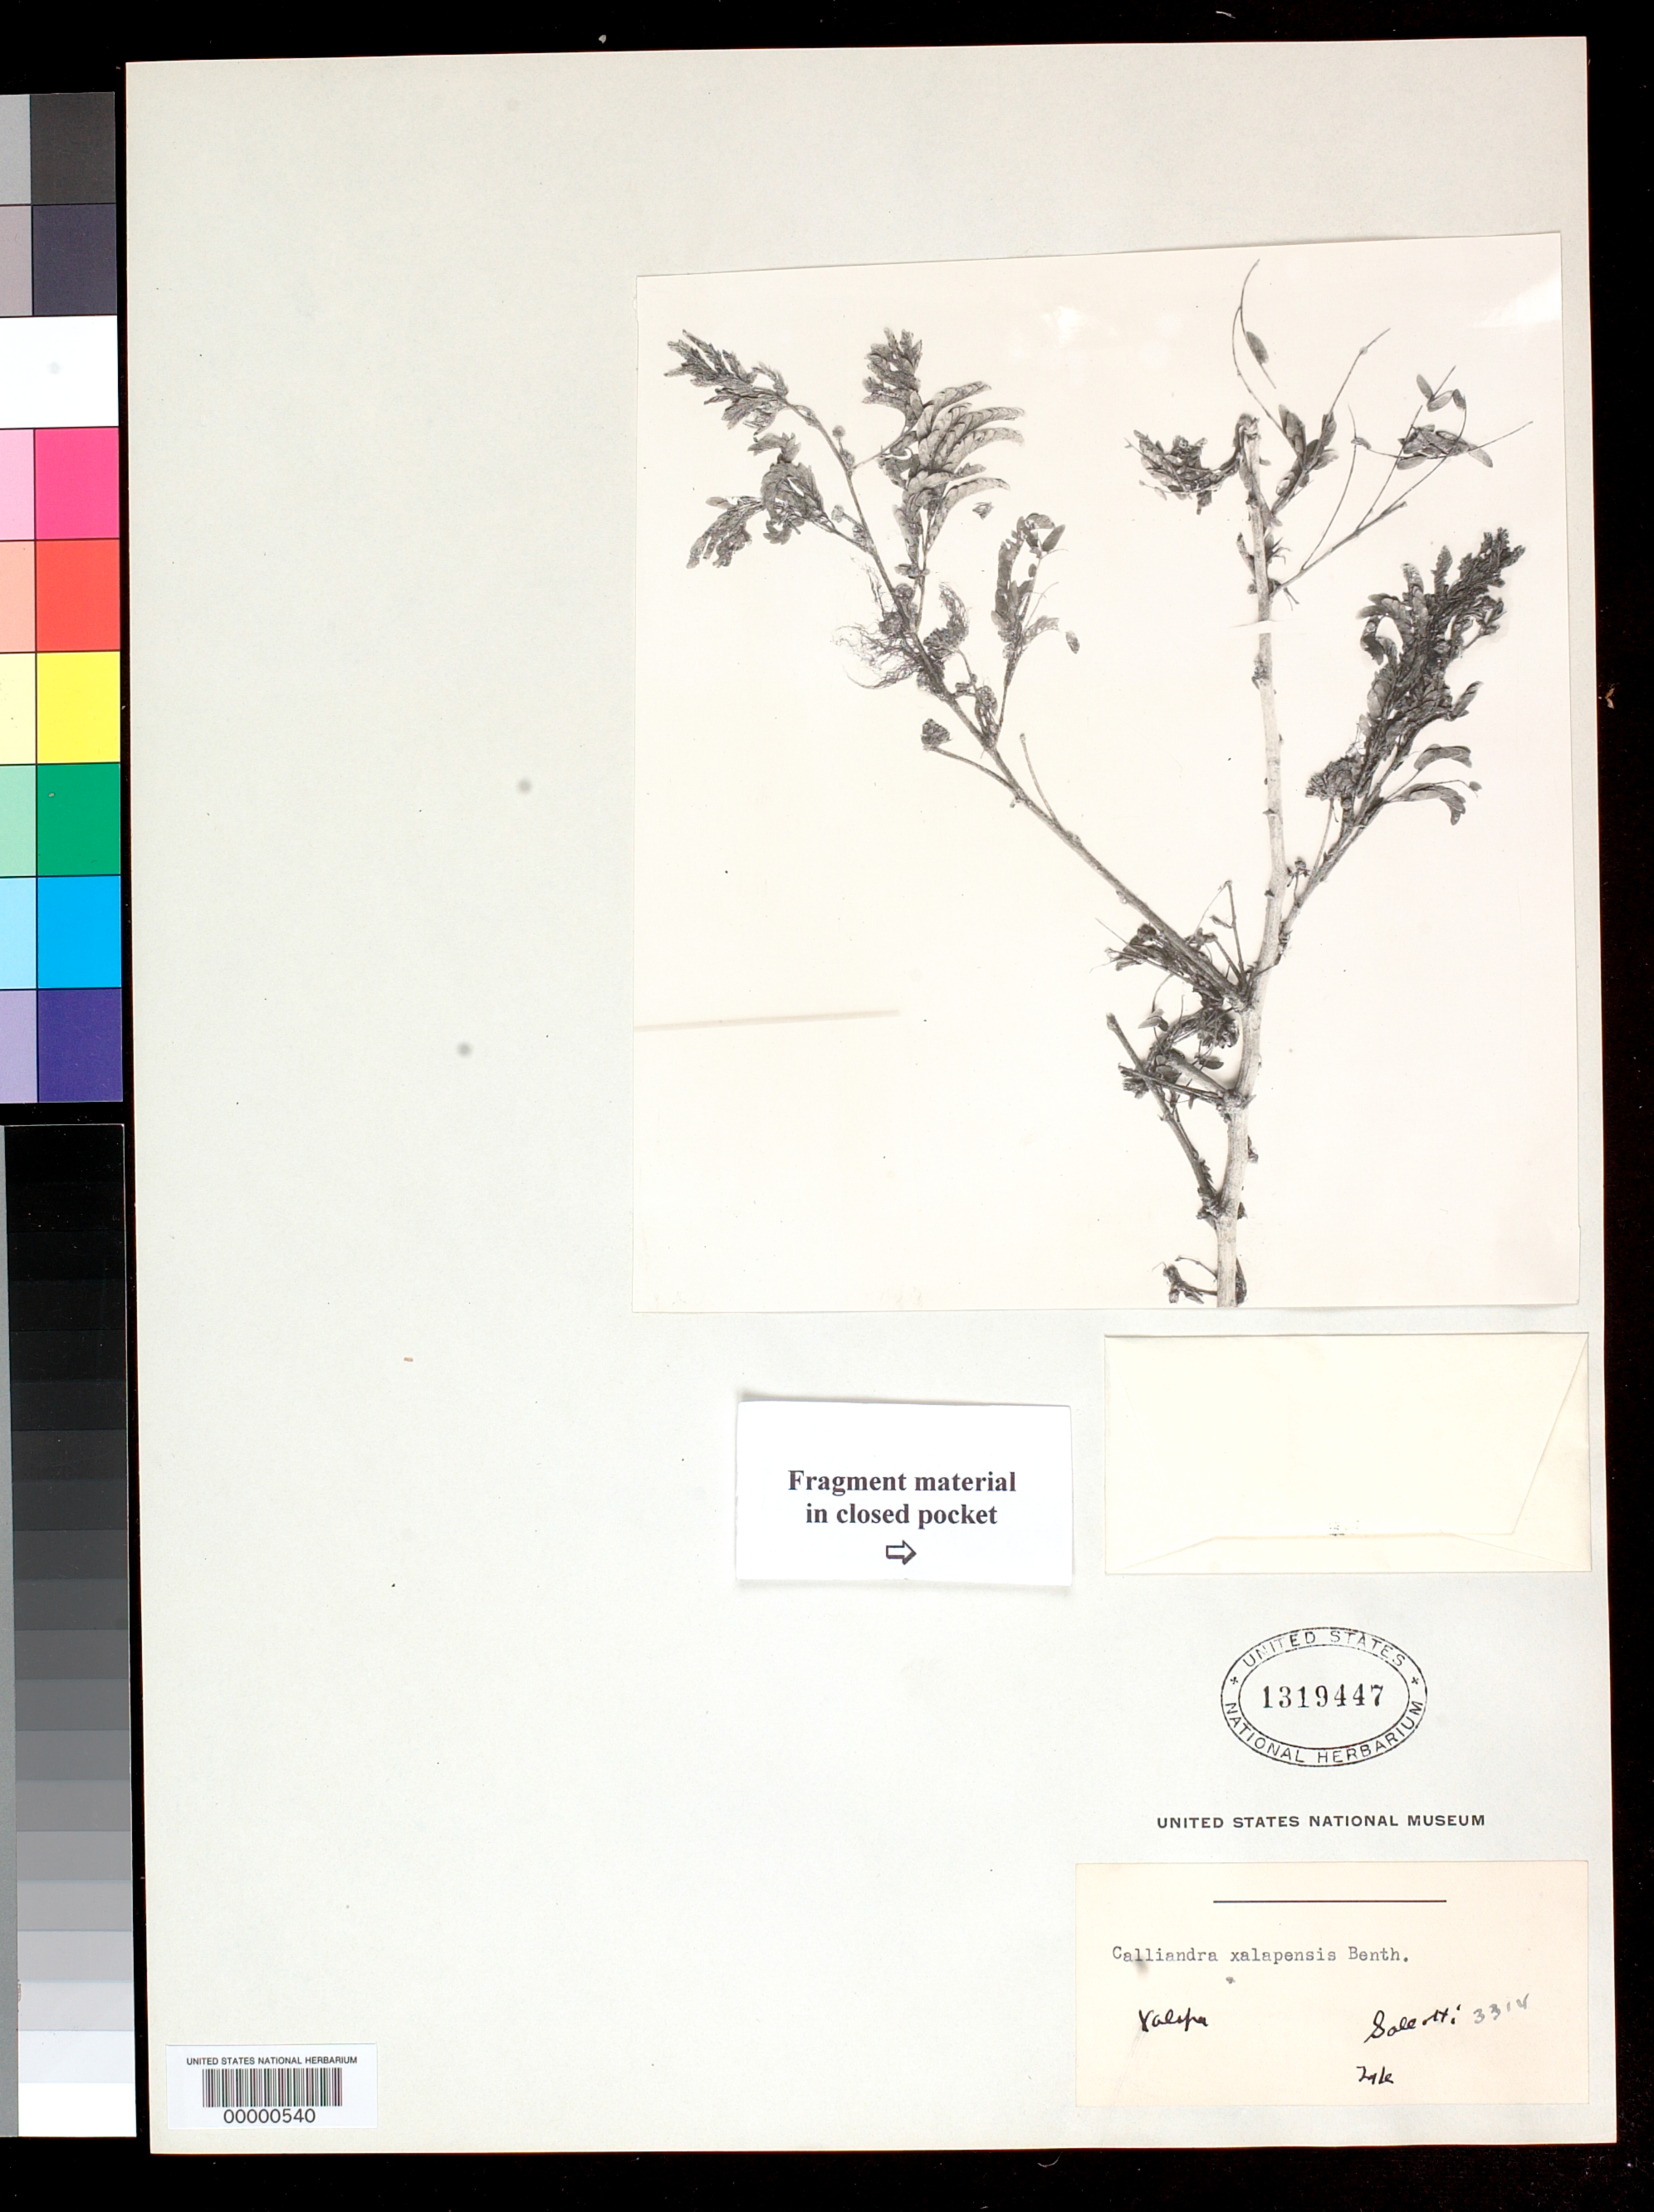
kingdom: Plantae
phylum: Tracheophyta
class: Magnoliopsida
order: Fabales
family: Fabaceae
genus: Calliandra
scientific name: Calliandra xalapensis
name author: Benth.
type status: Type Fragment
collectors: H. G. Galeotti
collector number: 3314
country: Mexico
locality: E of Monserrat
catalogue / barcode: US 1319447